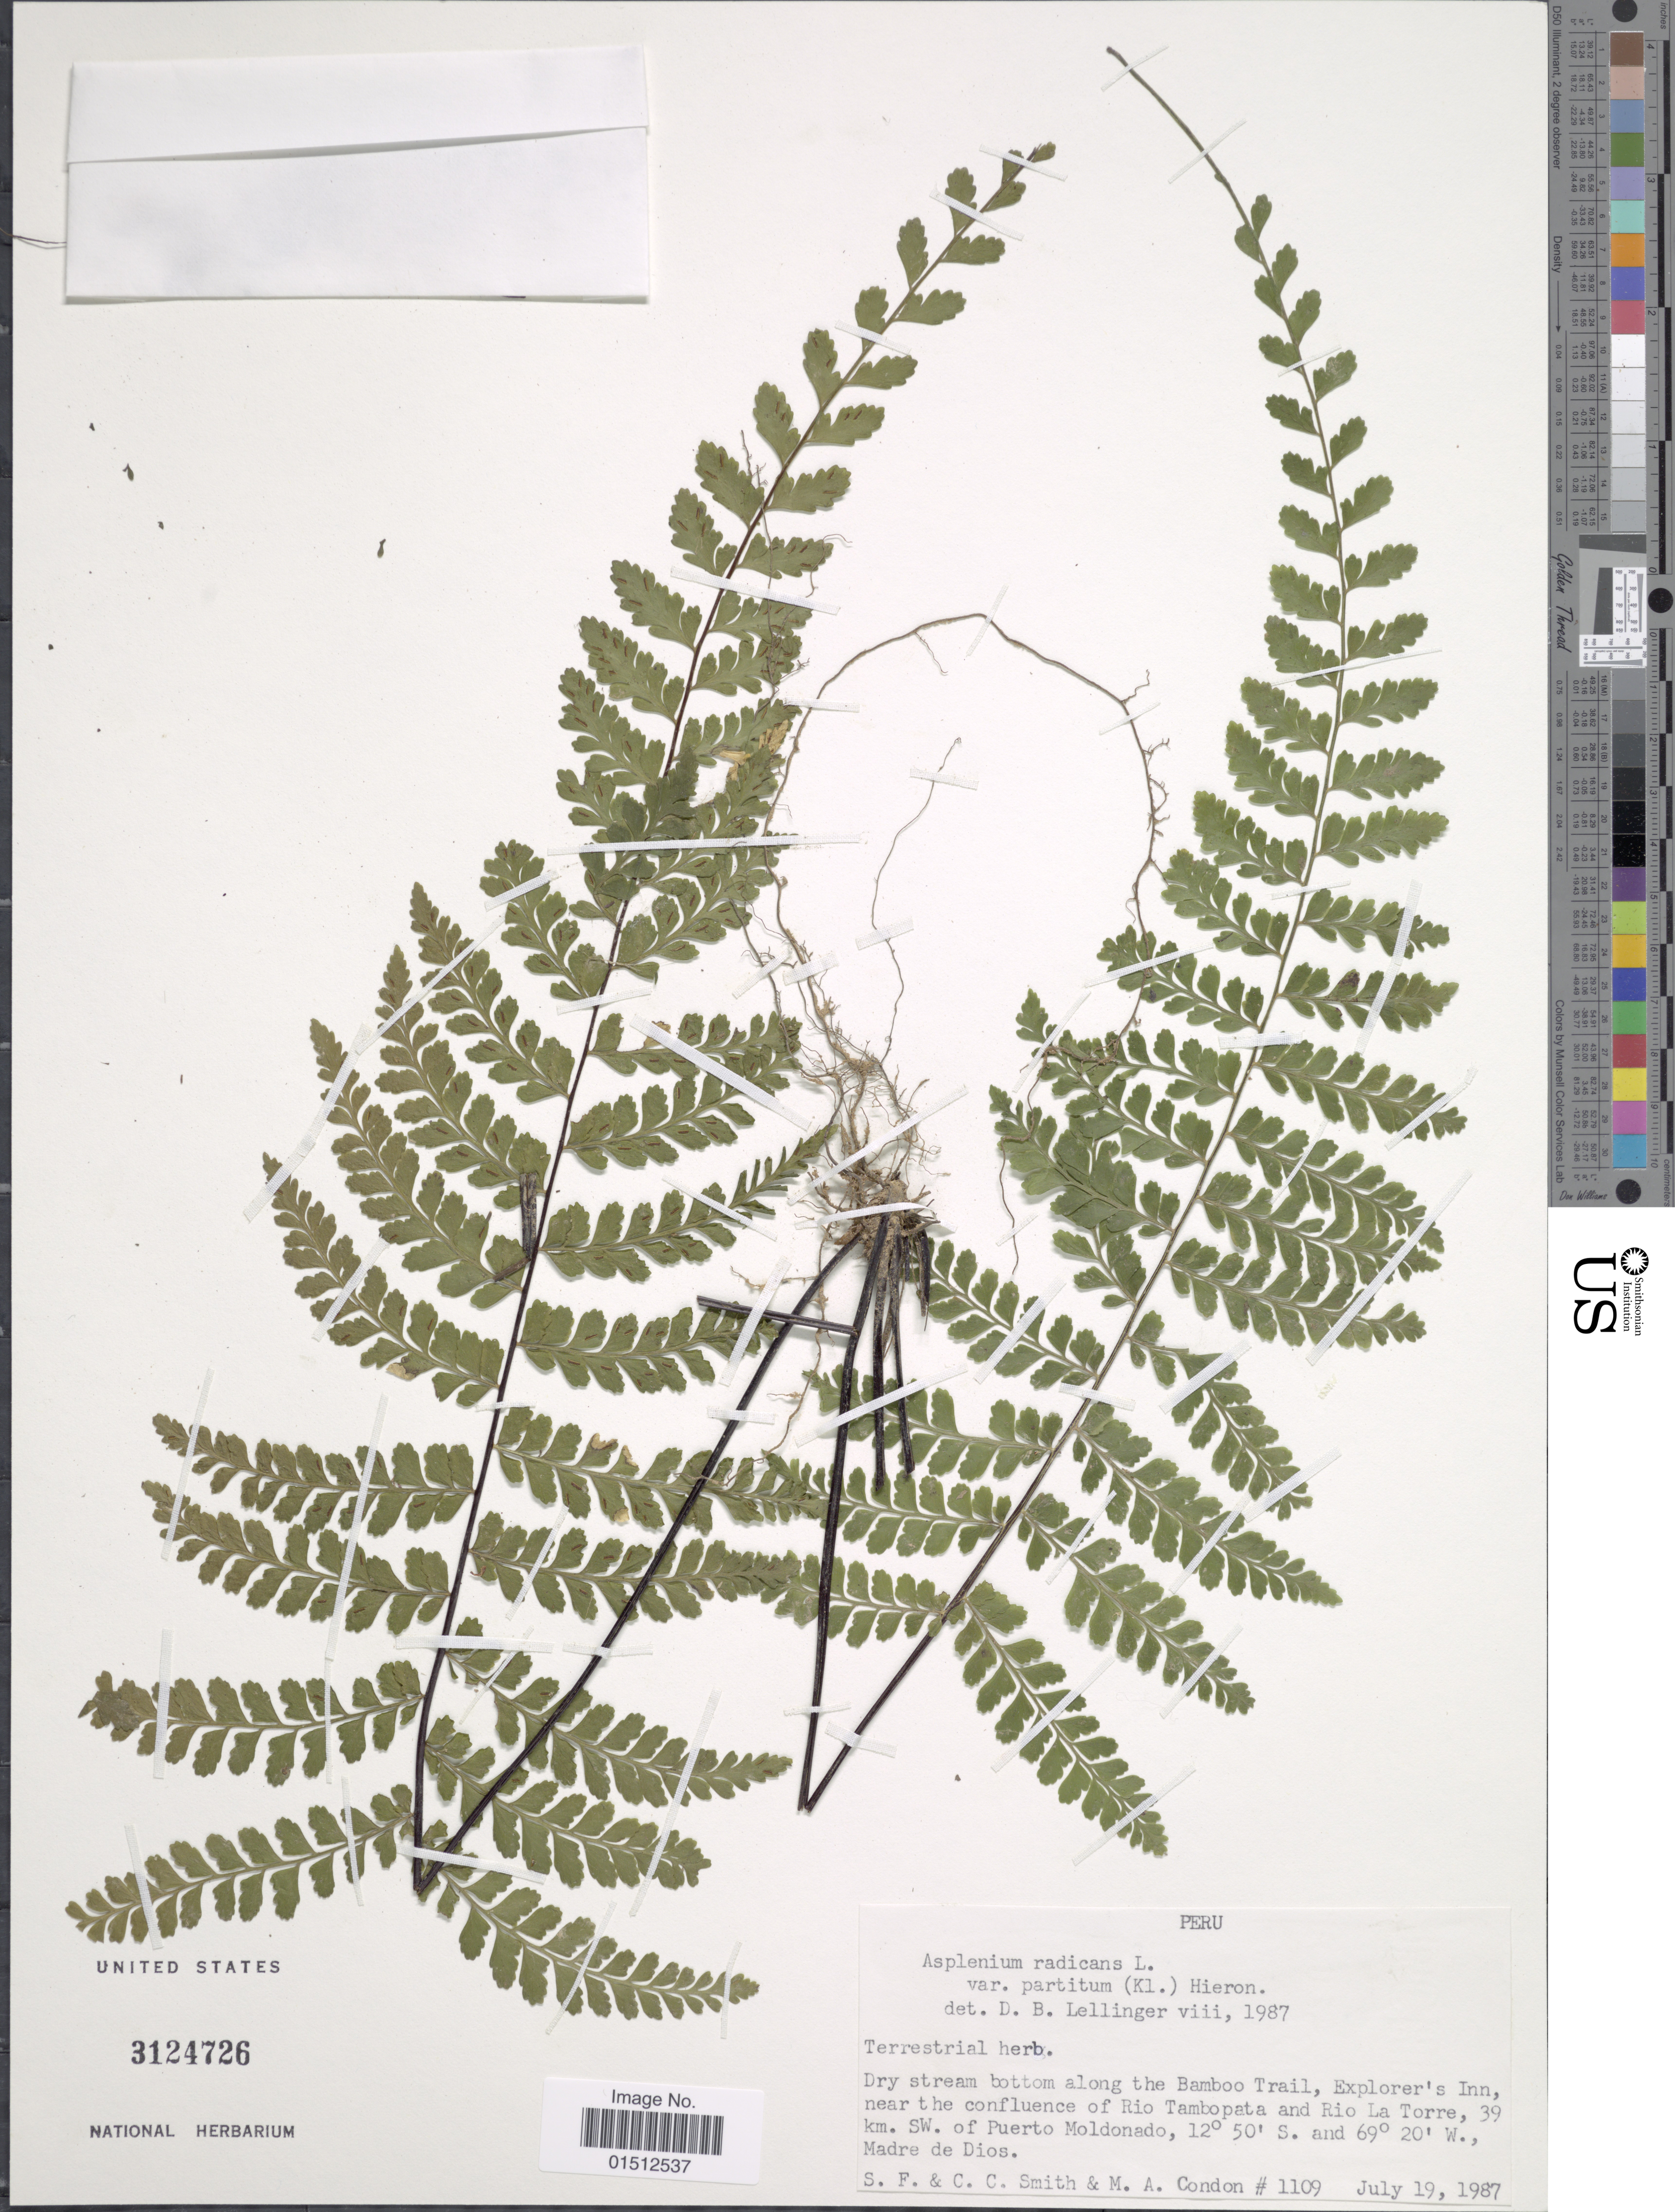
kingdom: Plantae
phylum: Tracheophyta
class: Polypodiopsida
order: Polypodiales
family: Aspleniaceae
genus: Asplenium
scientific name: Asplenium radicans var. partitum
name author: (Klotzsch) Hieron.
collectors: S.F. Smith, C. C. Smith & M. Condon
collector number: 1109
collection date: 1987-07-19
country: Peru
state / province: Madre de Dios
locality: Peru. Along the Bamboo Trail, Explorer's Inn, near the Confluence of Rio Tambopata and Rio Torre, 39 km. SW. of Puerto Moldonado.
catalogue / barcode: US 3124726